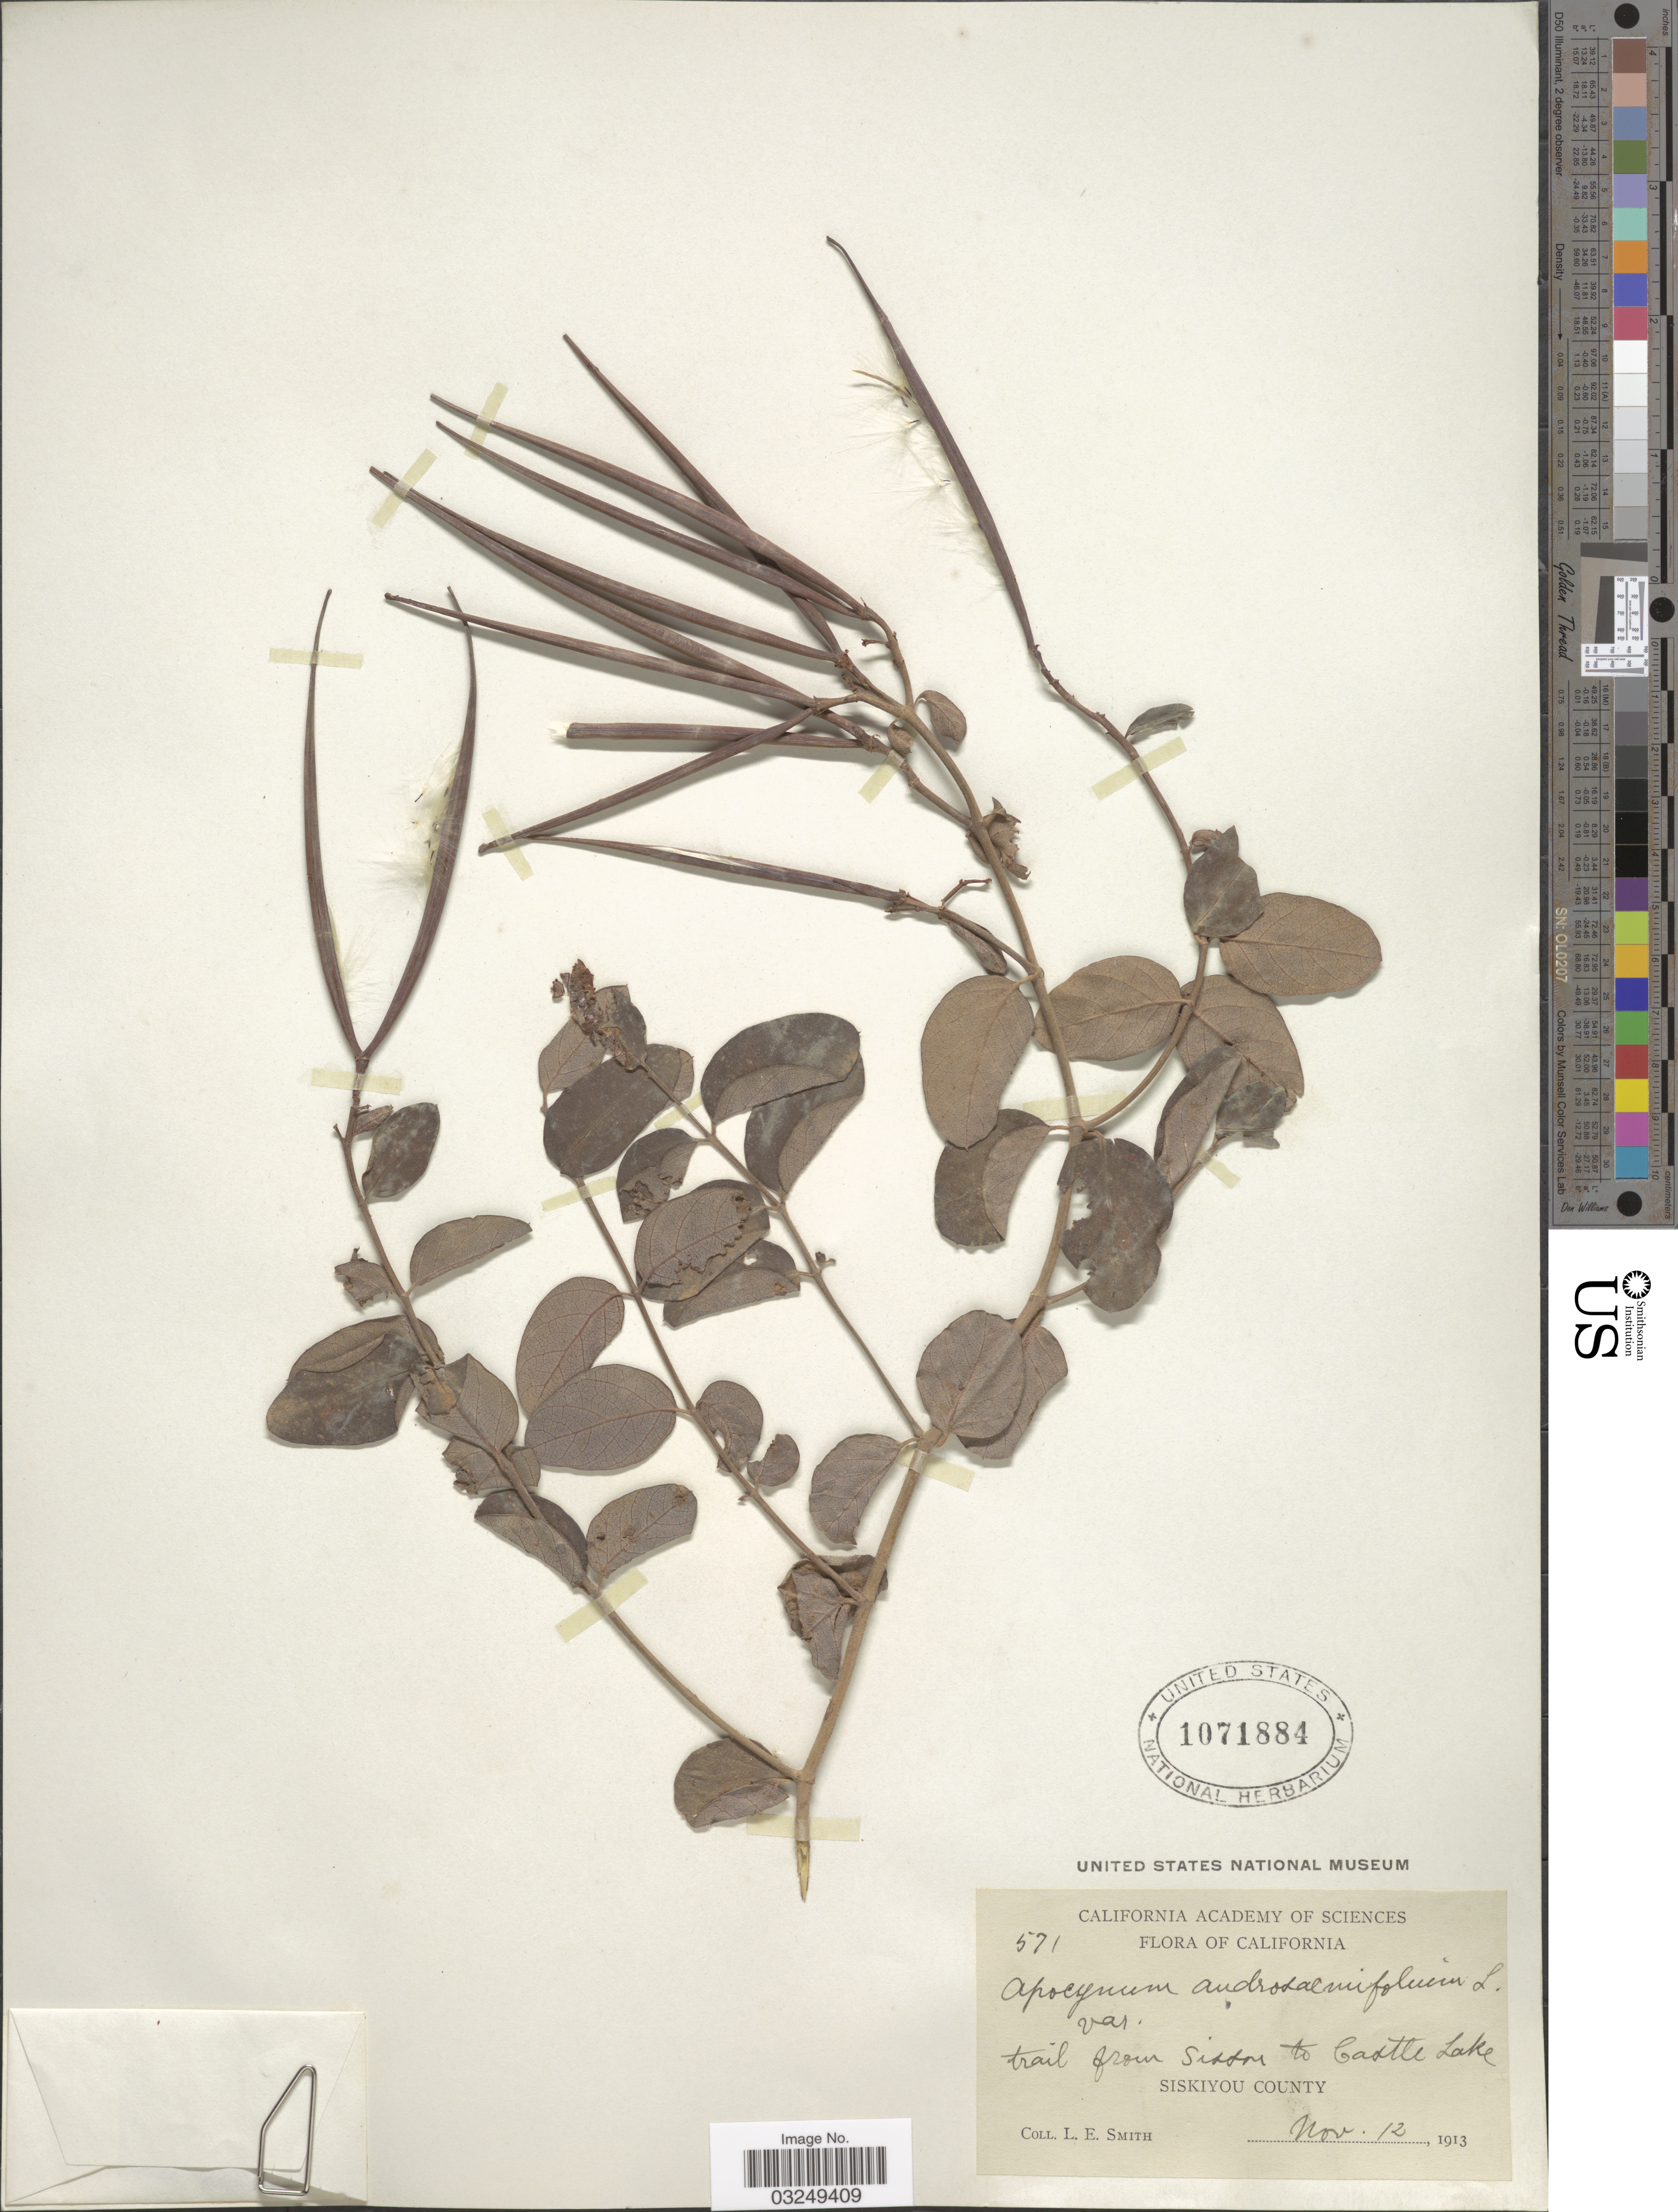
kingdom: Plantae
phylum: Tracheophyta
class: Magnoliopsida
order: Gentianales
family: Apocynaceae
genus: Apocynum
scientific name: Apocynum androsaemifolium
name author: L.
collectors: L. E. Smith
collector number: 571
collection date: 1913-11-12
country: United States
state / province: California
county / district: Siskiyou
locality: Trail from Sisson to Castle Lake. Siskiyou County.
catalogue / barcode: US 1071884